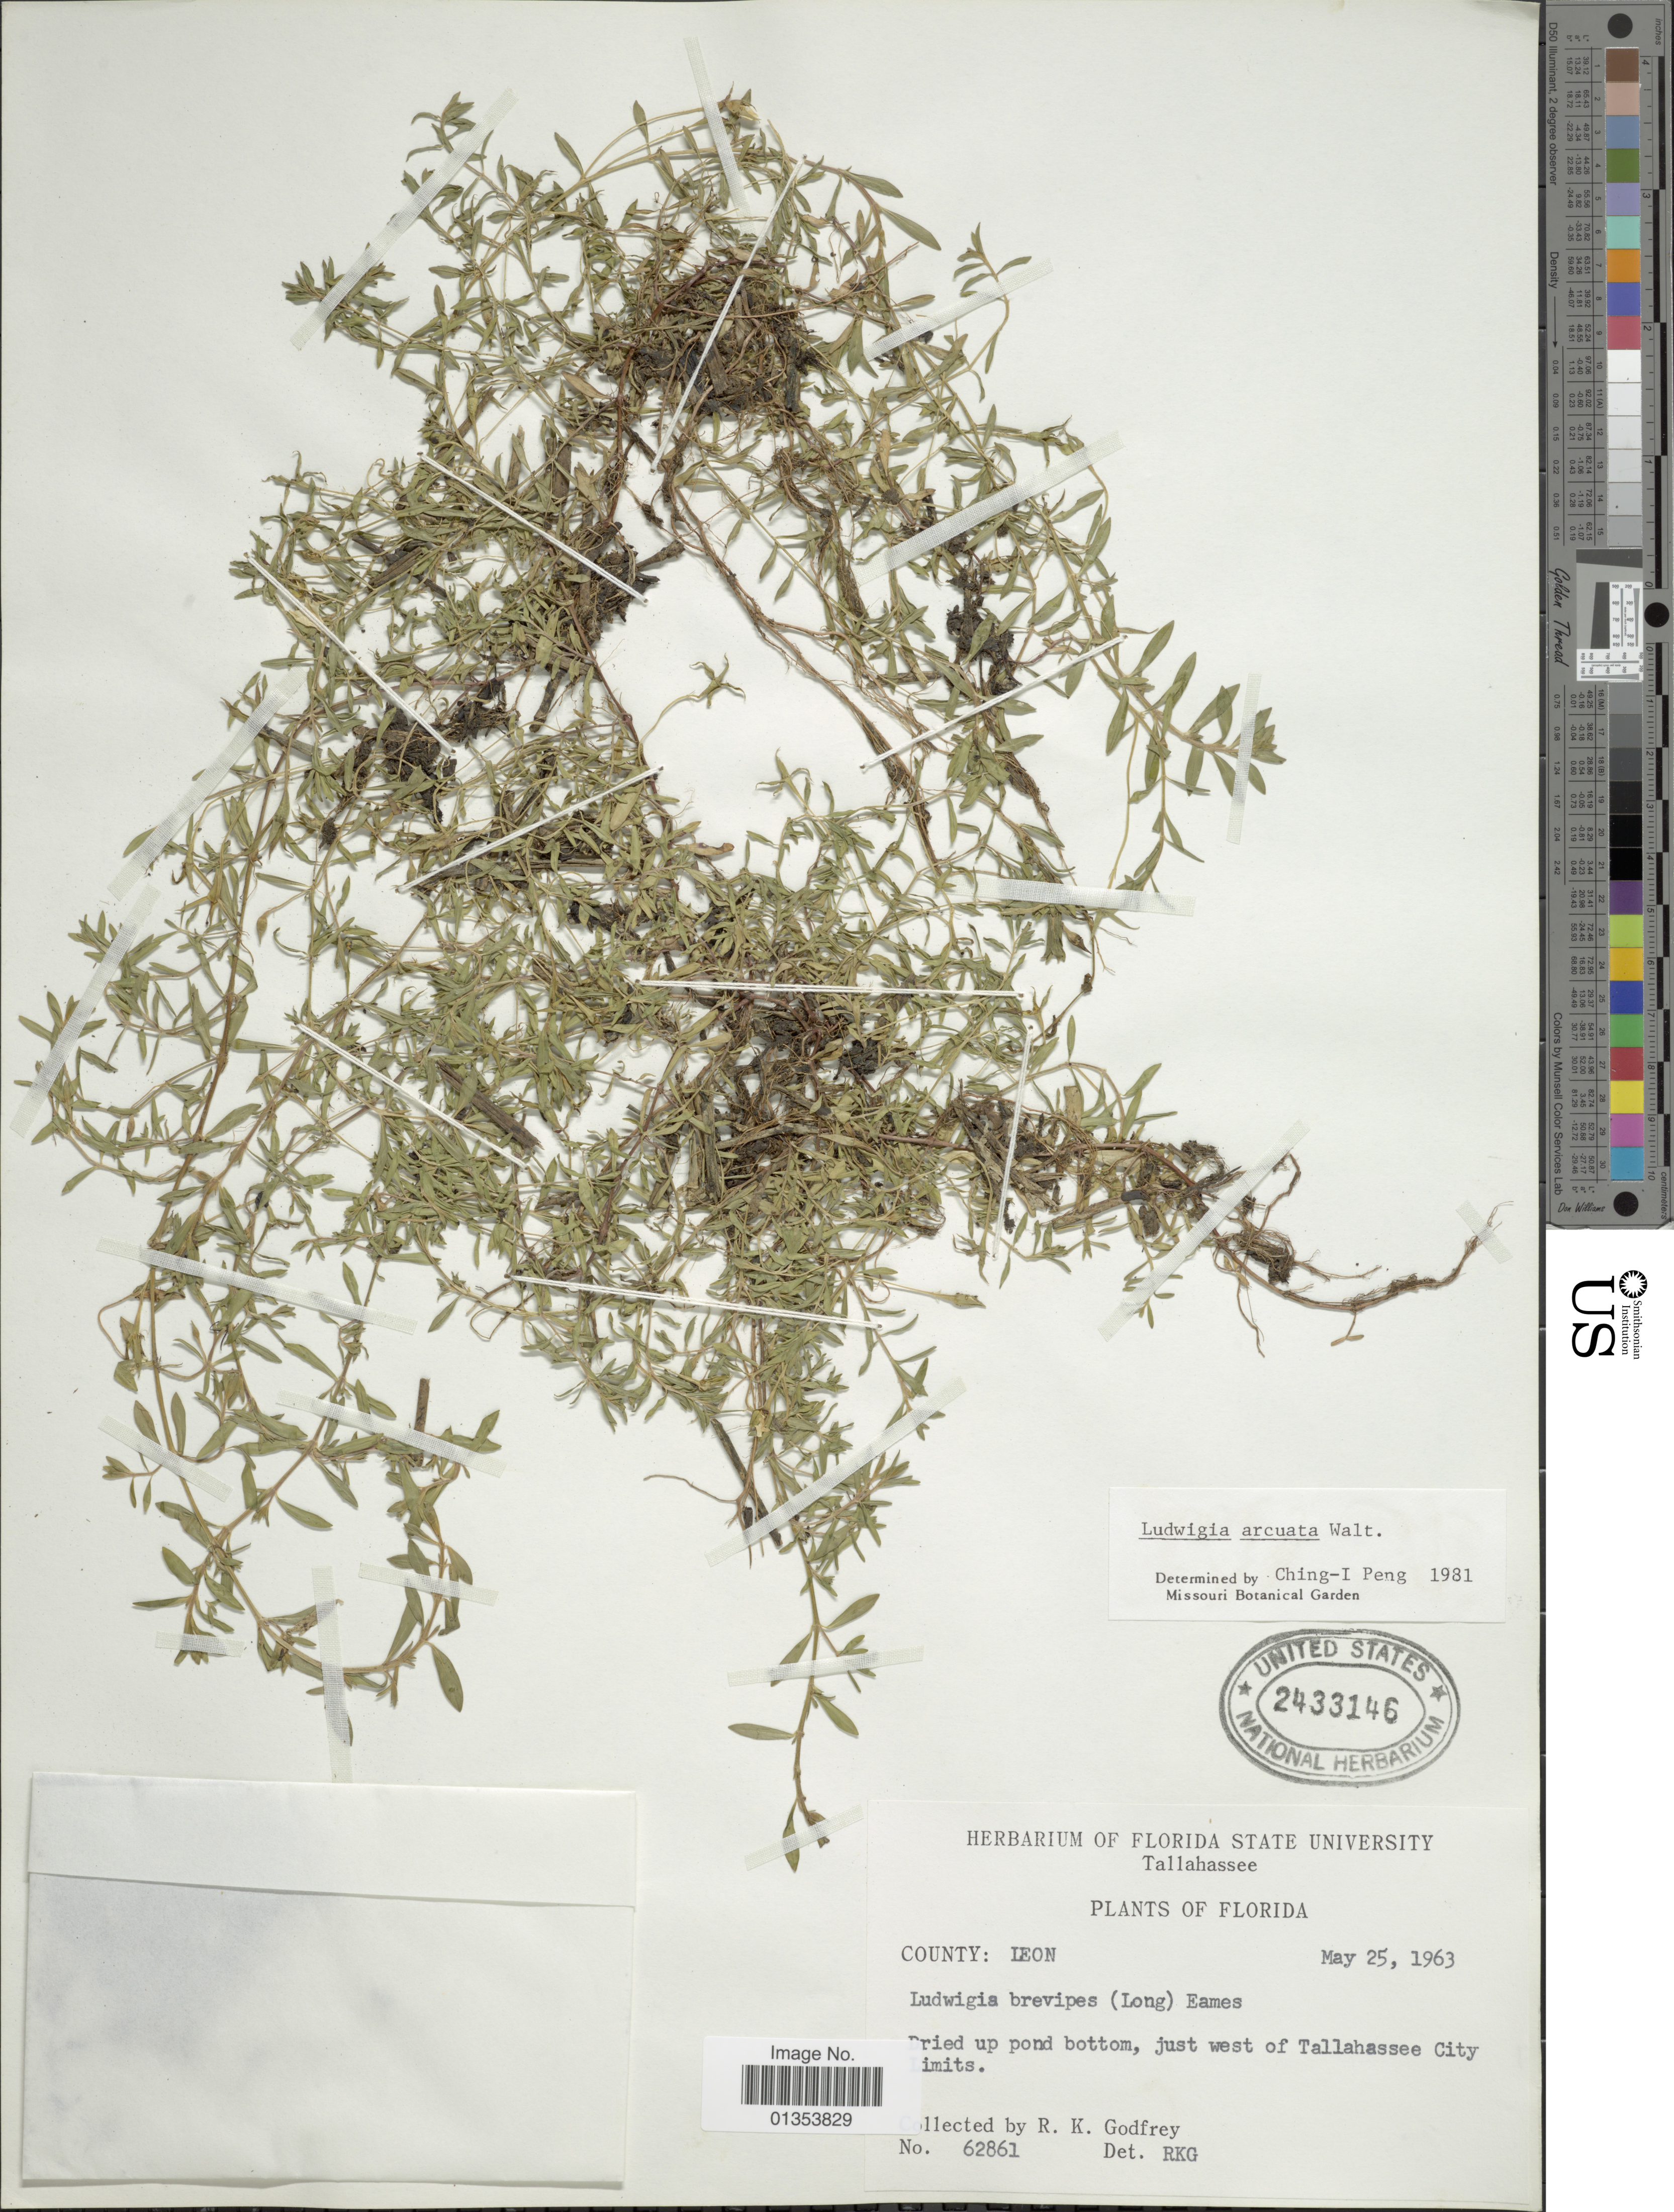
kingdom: Plantae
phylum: Tracheophyta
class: Magnoliopsida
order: Myrtales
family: Onagraceae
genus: Ludwigia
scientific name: Ludwigia arcuata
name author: Walter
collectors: R. K. Godfrey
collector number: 62861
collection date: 1963-05-25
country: United States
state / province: Florida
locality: Tallahassee, County Leon, just west of Tallahassee City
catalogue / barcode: US 2433146